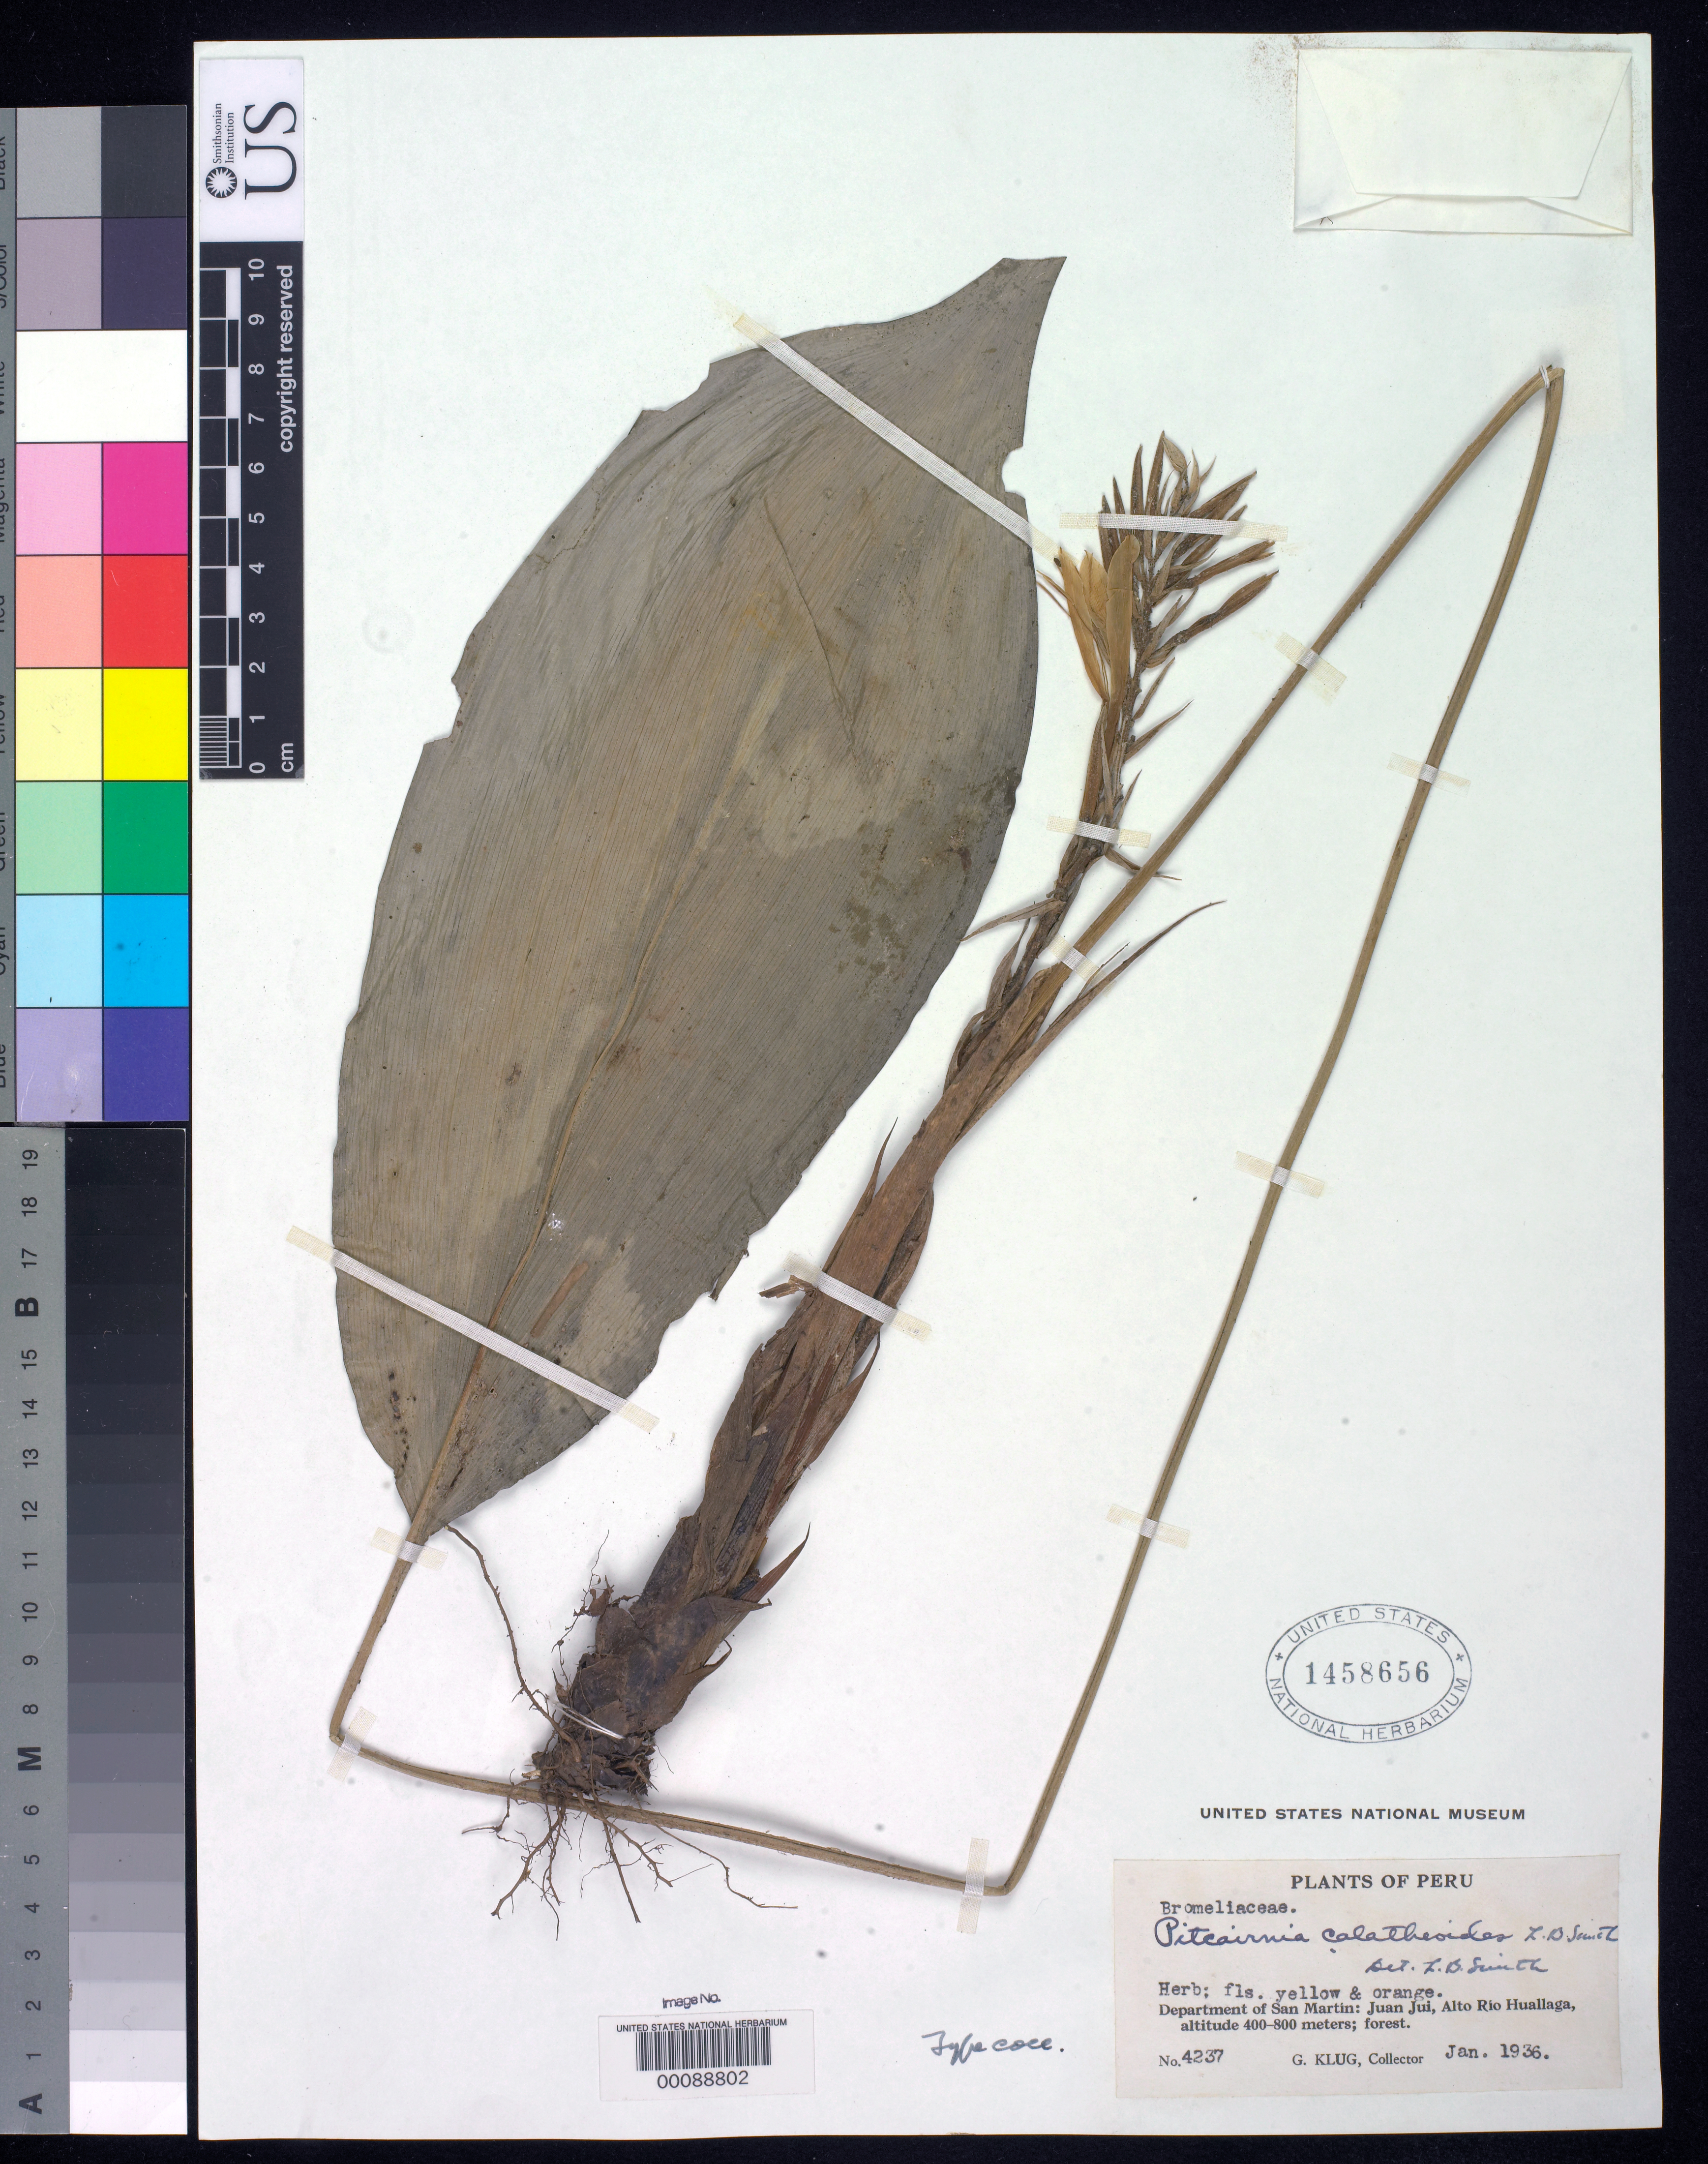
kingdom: Plantae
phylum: Tracheophyta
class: Liliopsida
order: Poales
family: Bromeliaceae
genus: Pitcairnia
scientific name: Pitcairnia calatheoides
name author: L.B. Sm.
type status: Isotype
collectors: G. Klug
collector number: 4237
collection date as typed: Jan 1936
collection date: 1936-01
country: Peru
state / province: San Martín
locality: Juan Jui, Alto Rio Huallaga.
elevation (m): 400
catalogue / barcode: US 1458656